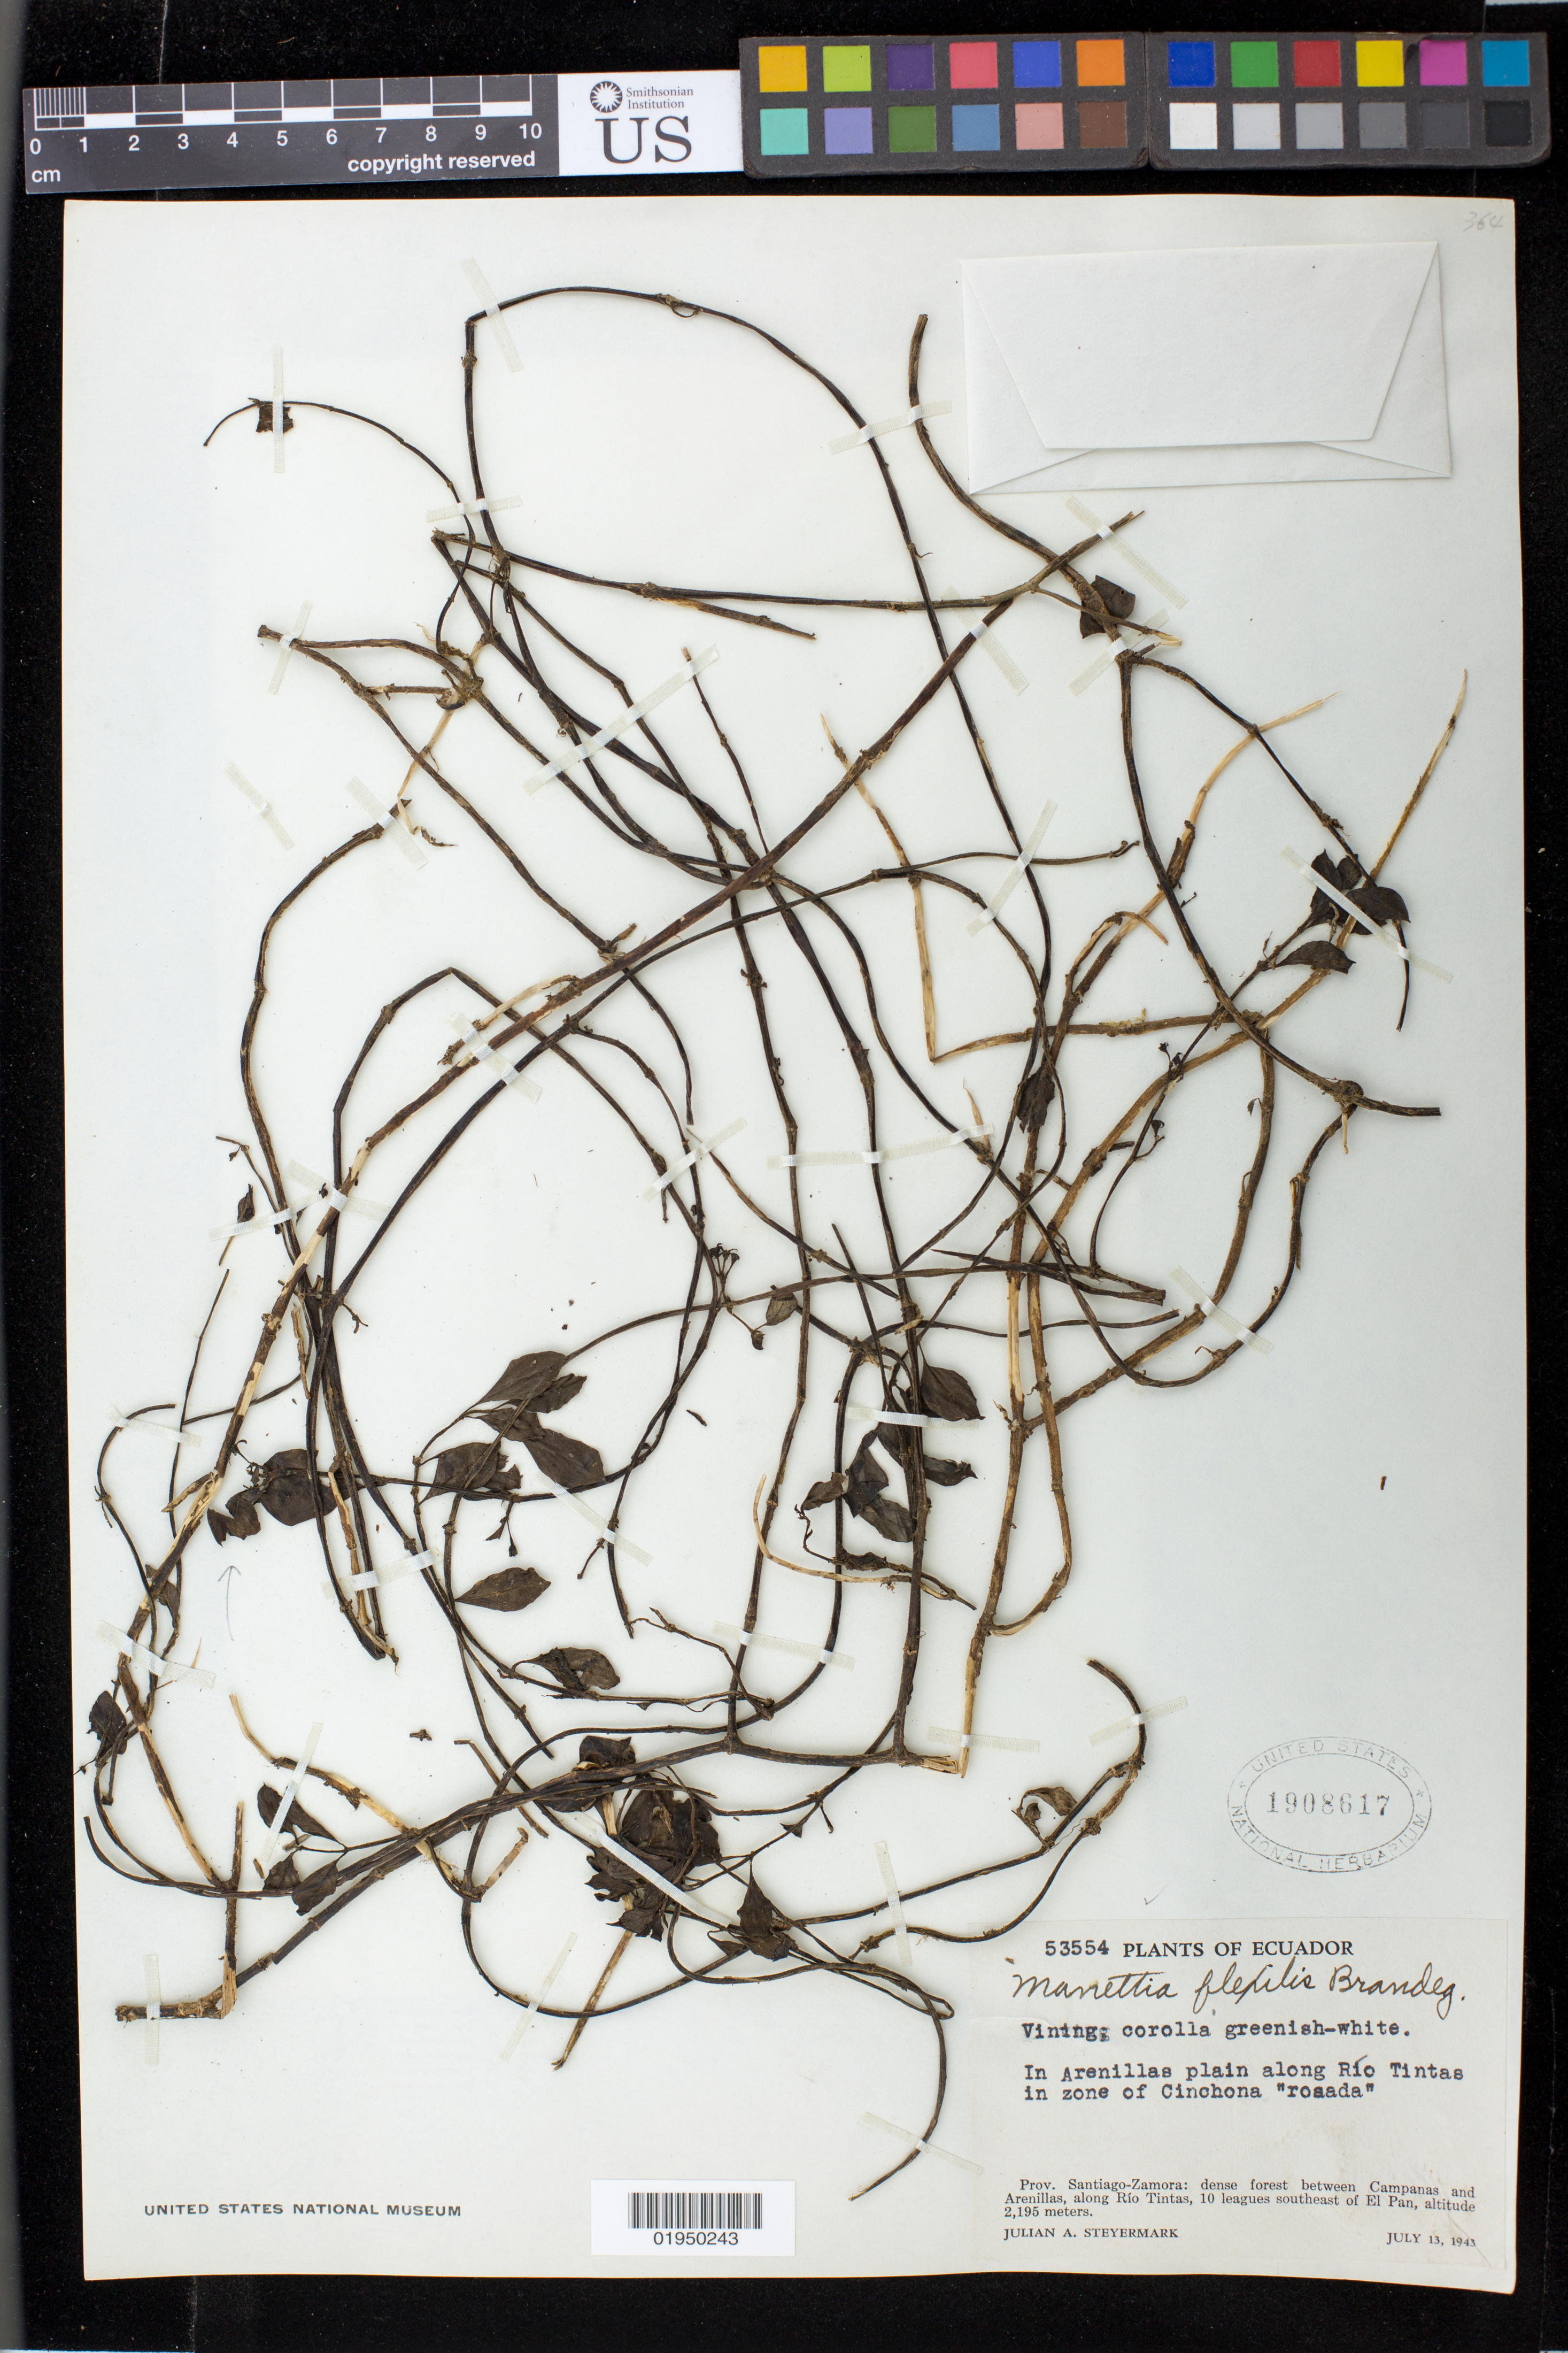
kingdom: Plantae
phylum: Tracheophyta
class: Magnoliopsida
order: Gentianales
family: Rubiaceae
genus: Manettia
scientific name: Manettia flexilis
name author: Brandegee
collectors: J. Steyermark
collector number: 53554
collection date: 1943-07-13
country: Ecuador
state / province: Morona-Santiago / Zamora-Chinchipe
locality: In Atenillas plain along Rio Tintas in zone of Cinchona "rosada"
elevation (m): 2195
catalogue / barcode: US 1908617